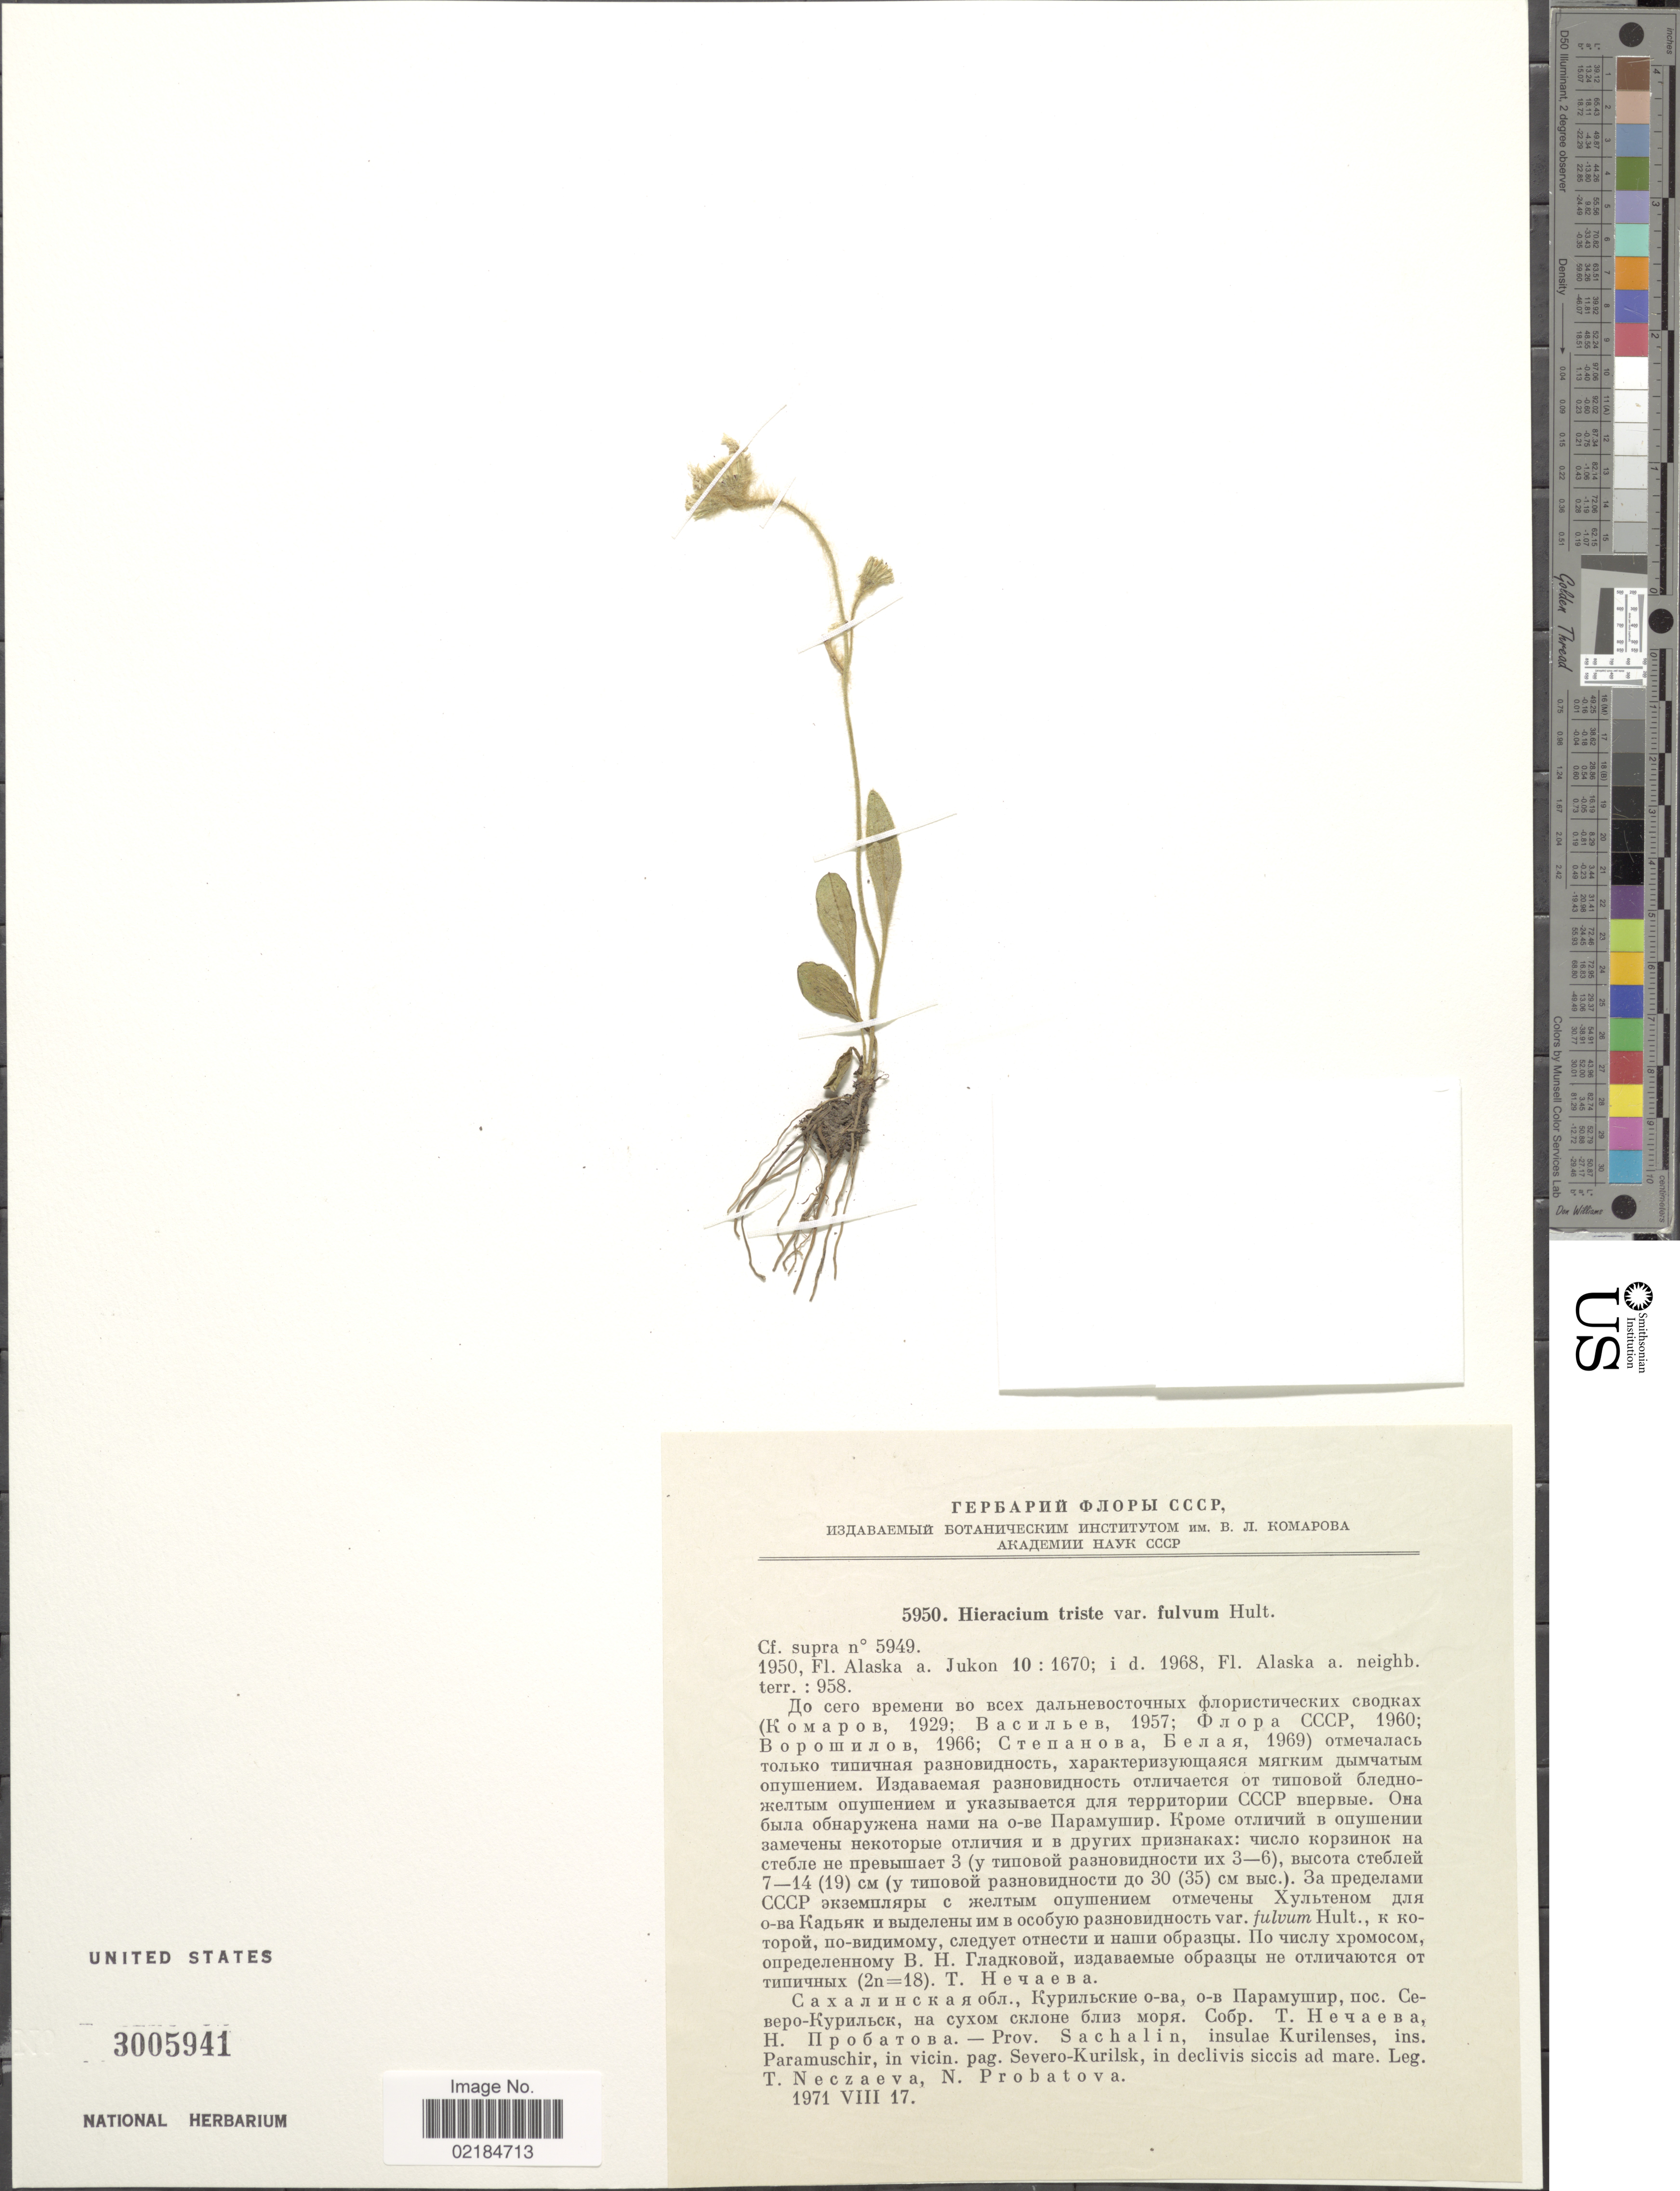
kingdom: Plantae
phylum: Tracheophyta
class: Magnoliopsida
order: Asterales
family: Asteraceae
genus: Hieracium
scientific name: Hieracium antarcticum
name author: d'Urv.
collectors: T. Neczaeva & N. S. Probatova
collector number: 5950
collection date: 1971-08-17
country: Russian Federation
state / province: Sakhalin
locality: Prov. Sachalin, insulae Kurilenses, ins. Paramuschir in vicin. pag. Severo-Kurilsk, in declivis siccis ad mare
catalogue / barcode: US 3005941